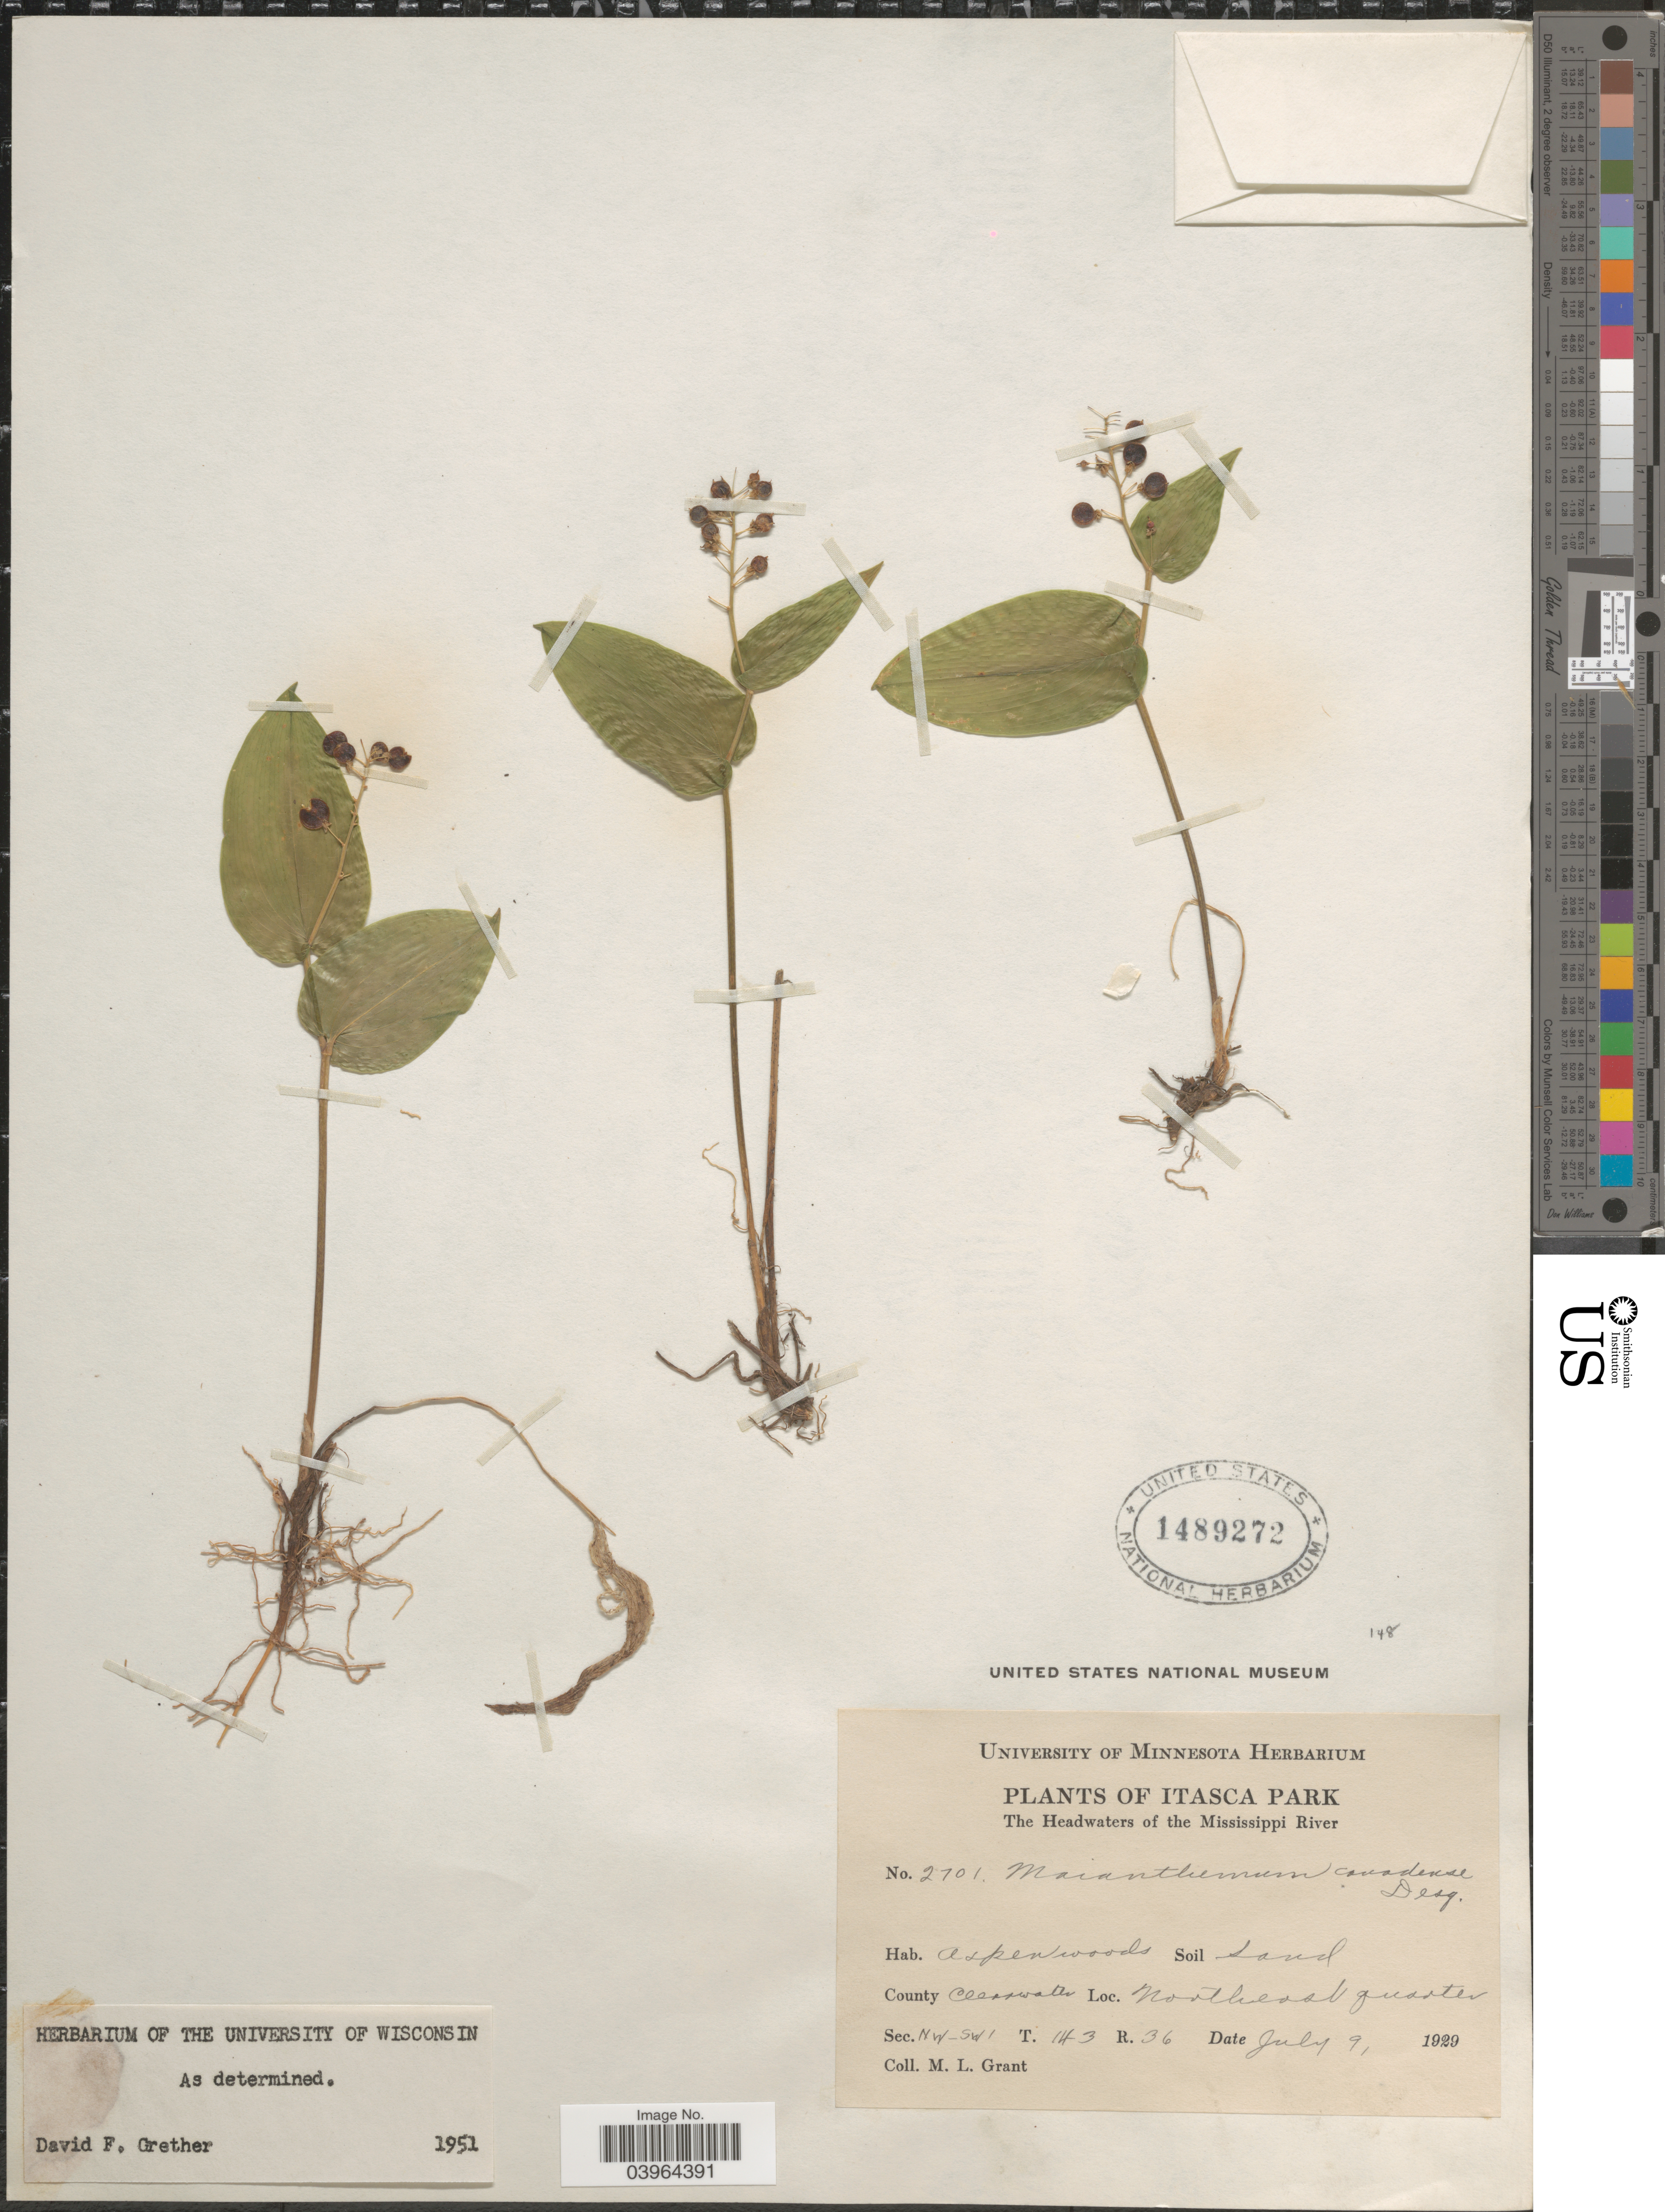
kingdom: Plantae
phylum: Tracheophyta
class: Liliopsida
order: Asparagales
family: Asparagaceae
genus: Maianthemum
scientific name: Maianthemum canadense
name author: Desf.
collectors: M. L. Grant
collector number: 2701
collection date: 1929-07-09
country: United States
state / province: Minnesota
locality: Itasca Park. The Headwaters of the Mississippi River. County Clearwater. Northeast quarter. Sec. NW-SW. T. 143 R. 36.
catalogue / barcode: US 1489272